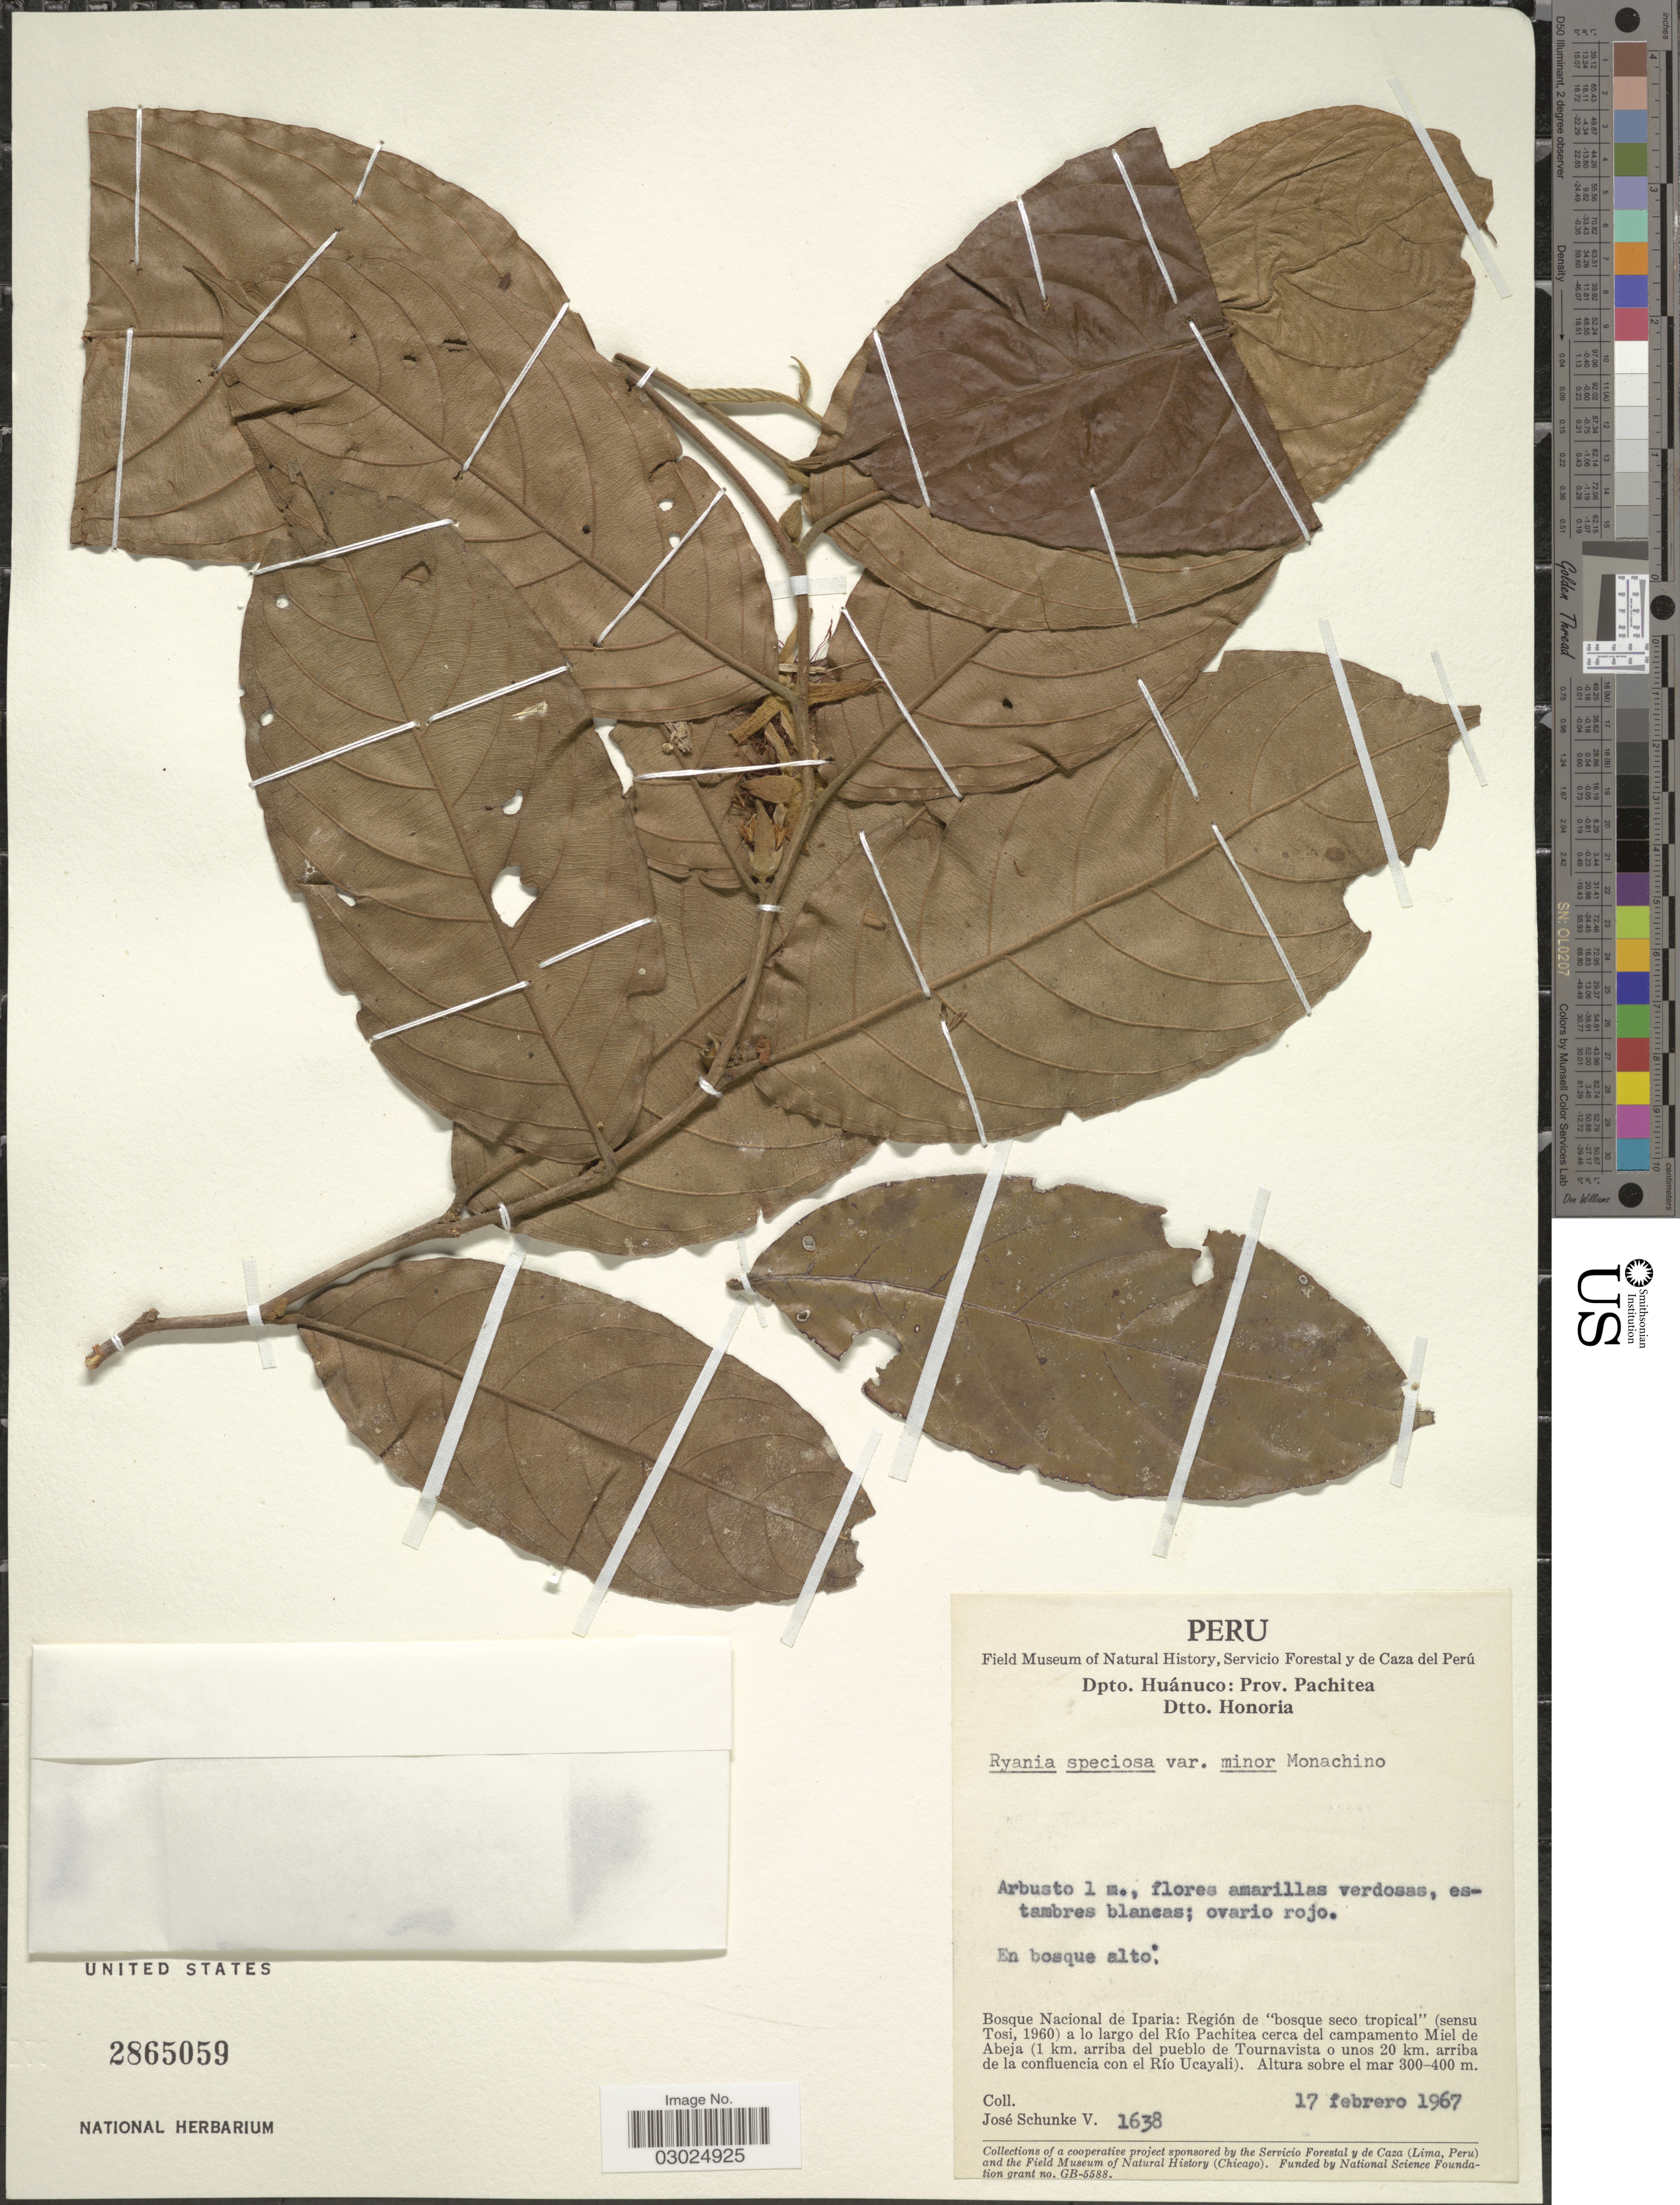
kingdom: Plantae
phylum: Tracheophyta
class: Magnoliopsida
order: Malpighiales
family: Salicaceae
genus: Ryania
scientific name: Ryania speciosa var. minor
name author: Monach.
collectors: J. Schunke Vigo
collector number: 1638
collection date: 1967-02-17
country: Peru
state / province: Huánuco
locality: Dpto. Huánuco: Prov. Pachitea. Dtto. Honoria. Bosque Nacional de Iparia: Región de "bosque seco tropical" (sensu Tosi, 1960) a lo largo del Río Pachitea cerca del campamento Miel de Abeja (1 km. arriba del pueblo de Tournavista o unos 20 km. arriba de la confluencia con el Río Ucayali).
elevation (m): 300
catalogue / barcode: US 2865059